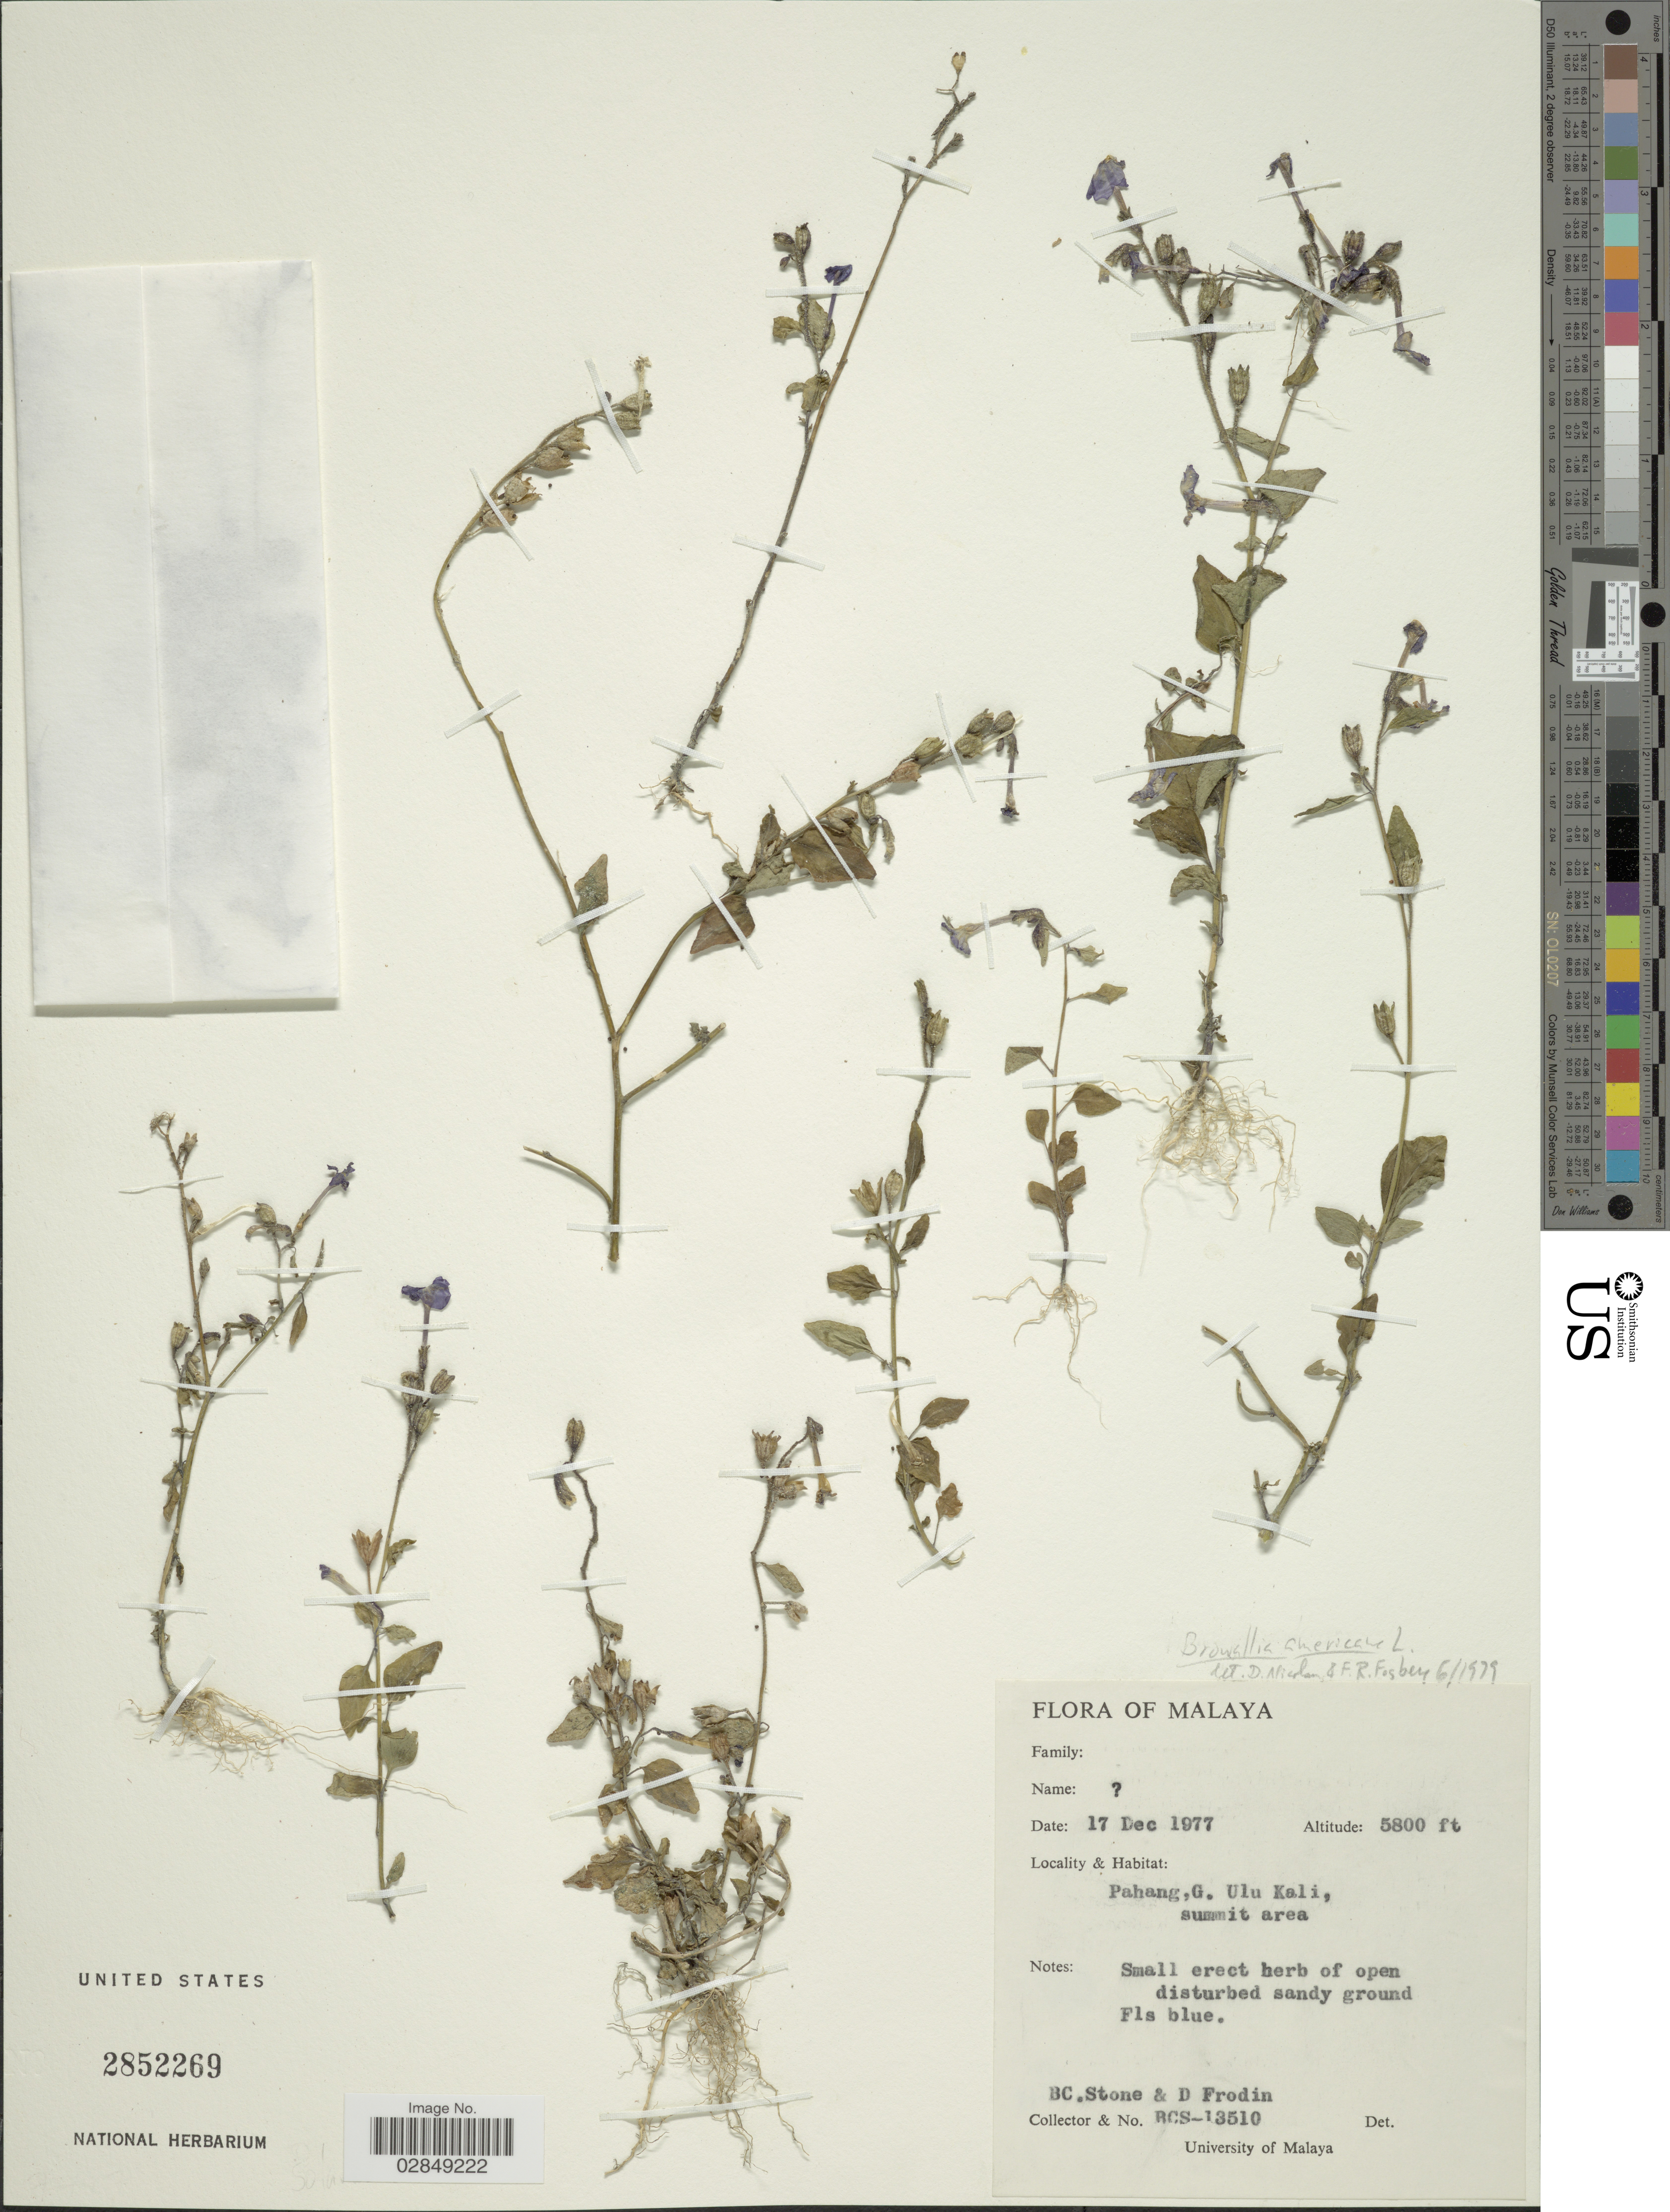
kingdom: Plantae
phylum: Tracheophyta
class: Magnoliopsida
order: Solanales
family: Solanaceae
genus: Browallia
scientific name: Browallia americana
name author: L.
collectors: B. C. Stone & D. G. Frodin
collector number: BCS-13510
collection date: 1977-12-17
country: Malaysia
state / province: Pahang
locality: G. Ulu Kali, summit area.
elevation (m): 1768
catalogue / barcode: US 2852269